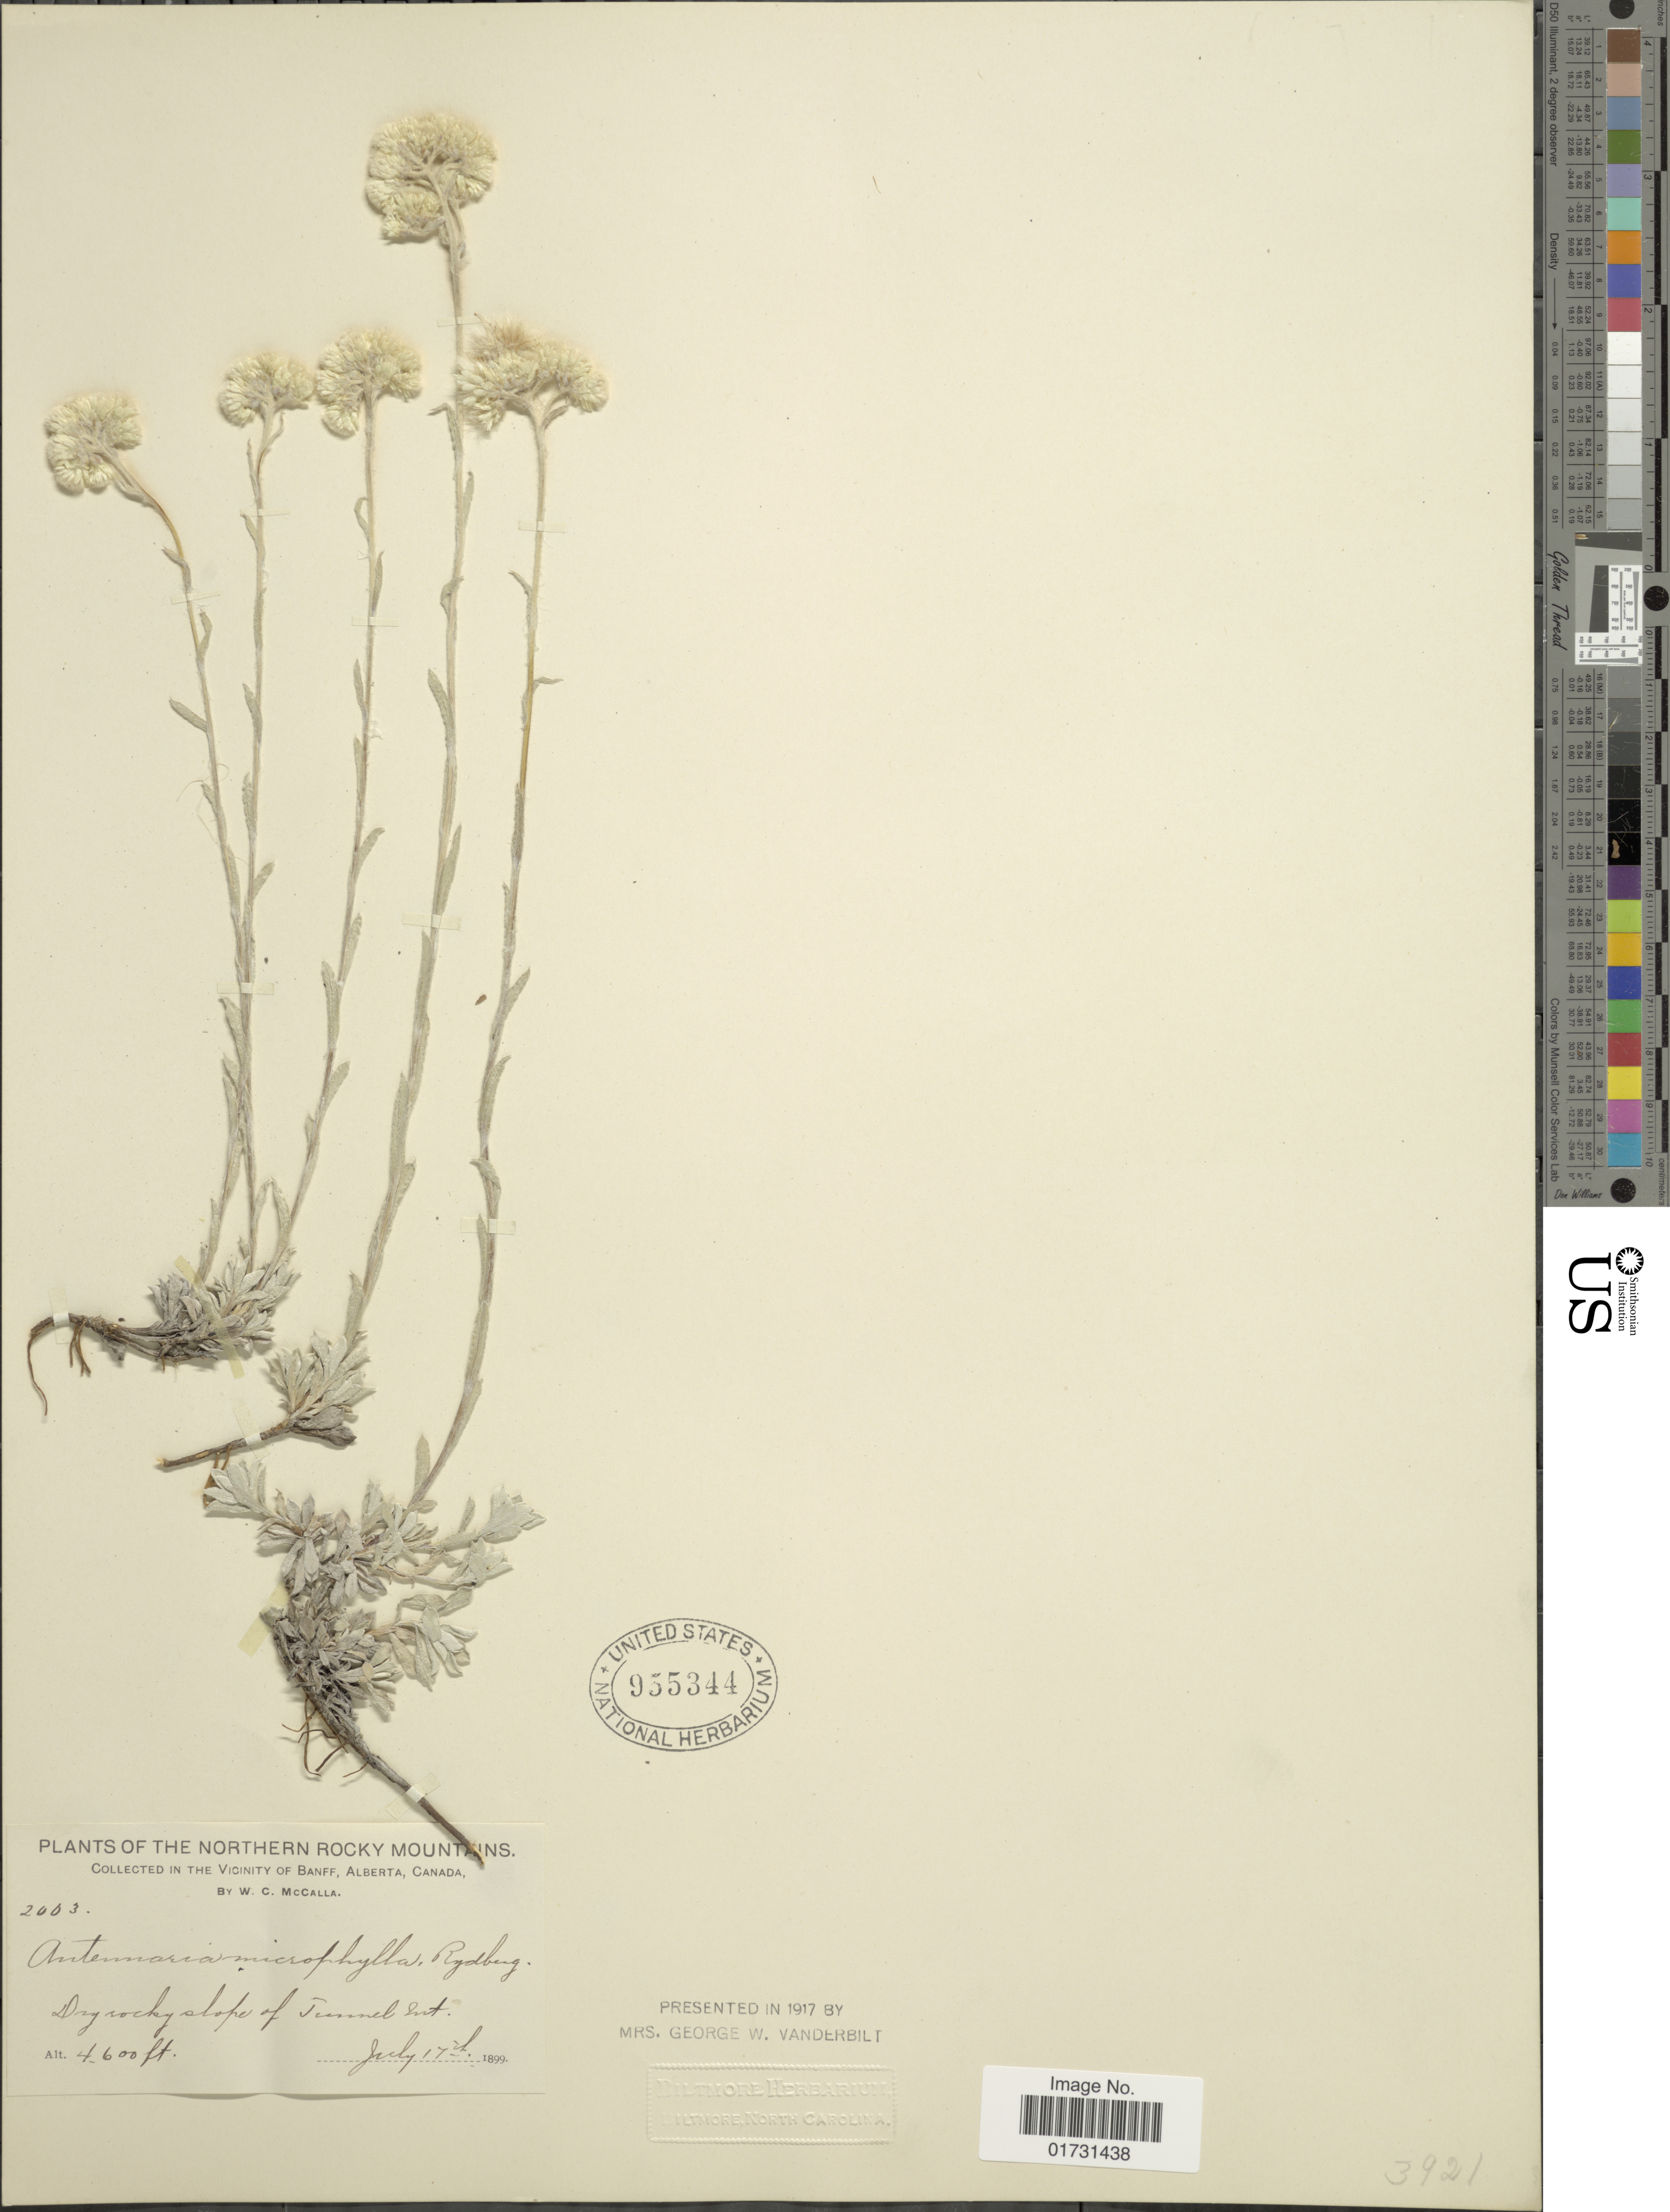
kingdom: Plantae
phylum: Tracheophyta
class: Magnoliopsida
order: Asterales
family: Asteraceae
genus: Antennaria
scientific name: Antennaria microphylla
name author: Rydb.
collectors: W. McCalla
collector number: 2003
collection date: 1899-07-17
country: Canada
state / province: Alberta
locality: In The Vicinity of Banff, Alberta, Dry rocky slope of Tunnel Mt.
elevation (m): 1402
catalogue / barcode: US 955344